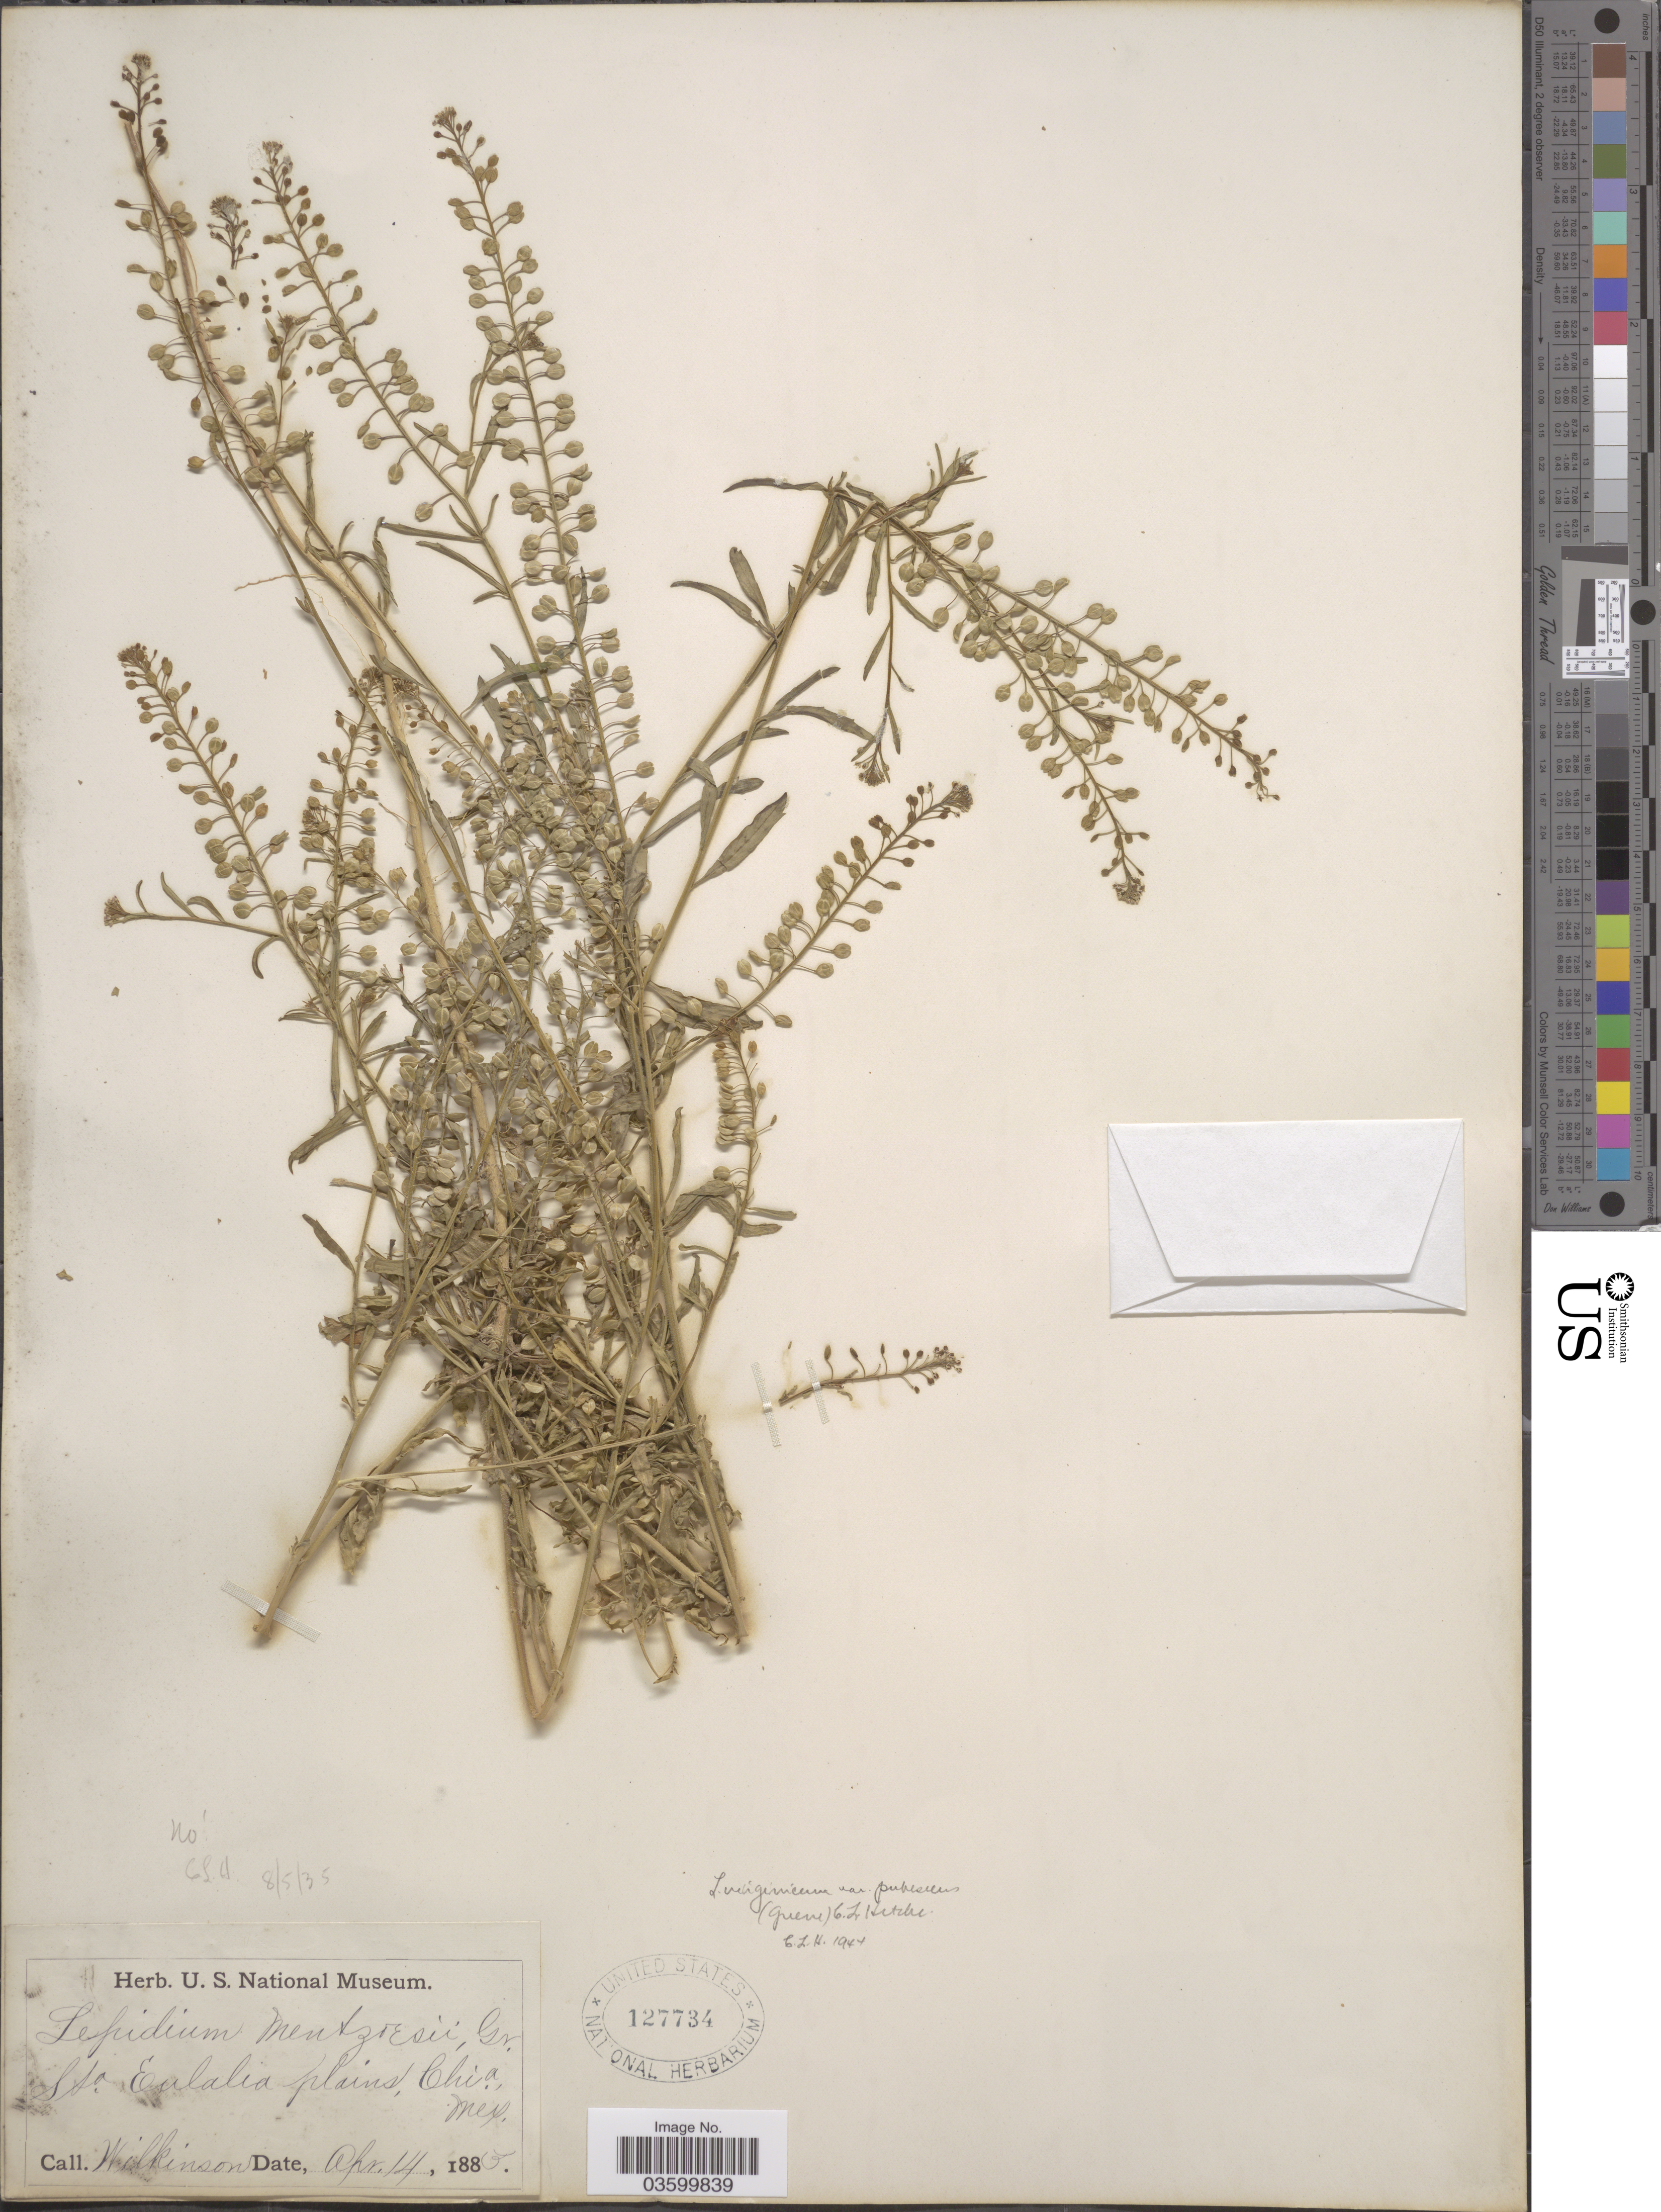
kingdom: Plantae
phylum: Tracheophyta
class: Magnoliopsida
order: Brassicales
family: Brassicaceae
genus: Lepidium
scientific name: Lepidium virginicum var. pubescens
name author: (Greene) C.L. Hitchc.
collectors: Wilkinson, --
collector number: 11?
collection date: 1883-04-14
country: Mexico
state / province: Chihuahua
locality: Sta. Eulalia plains.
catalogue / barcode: US 127734